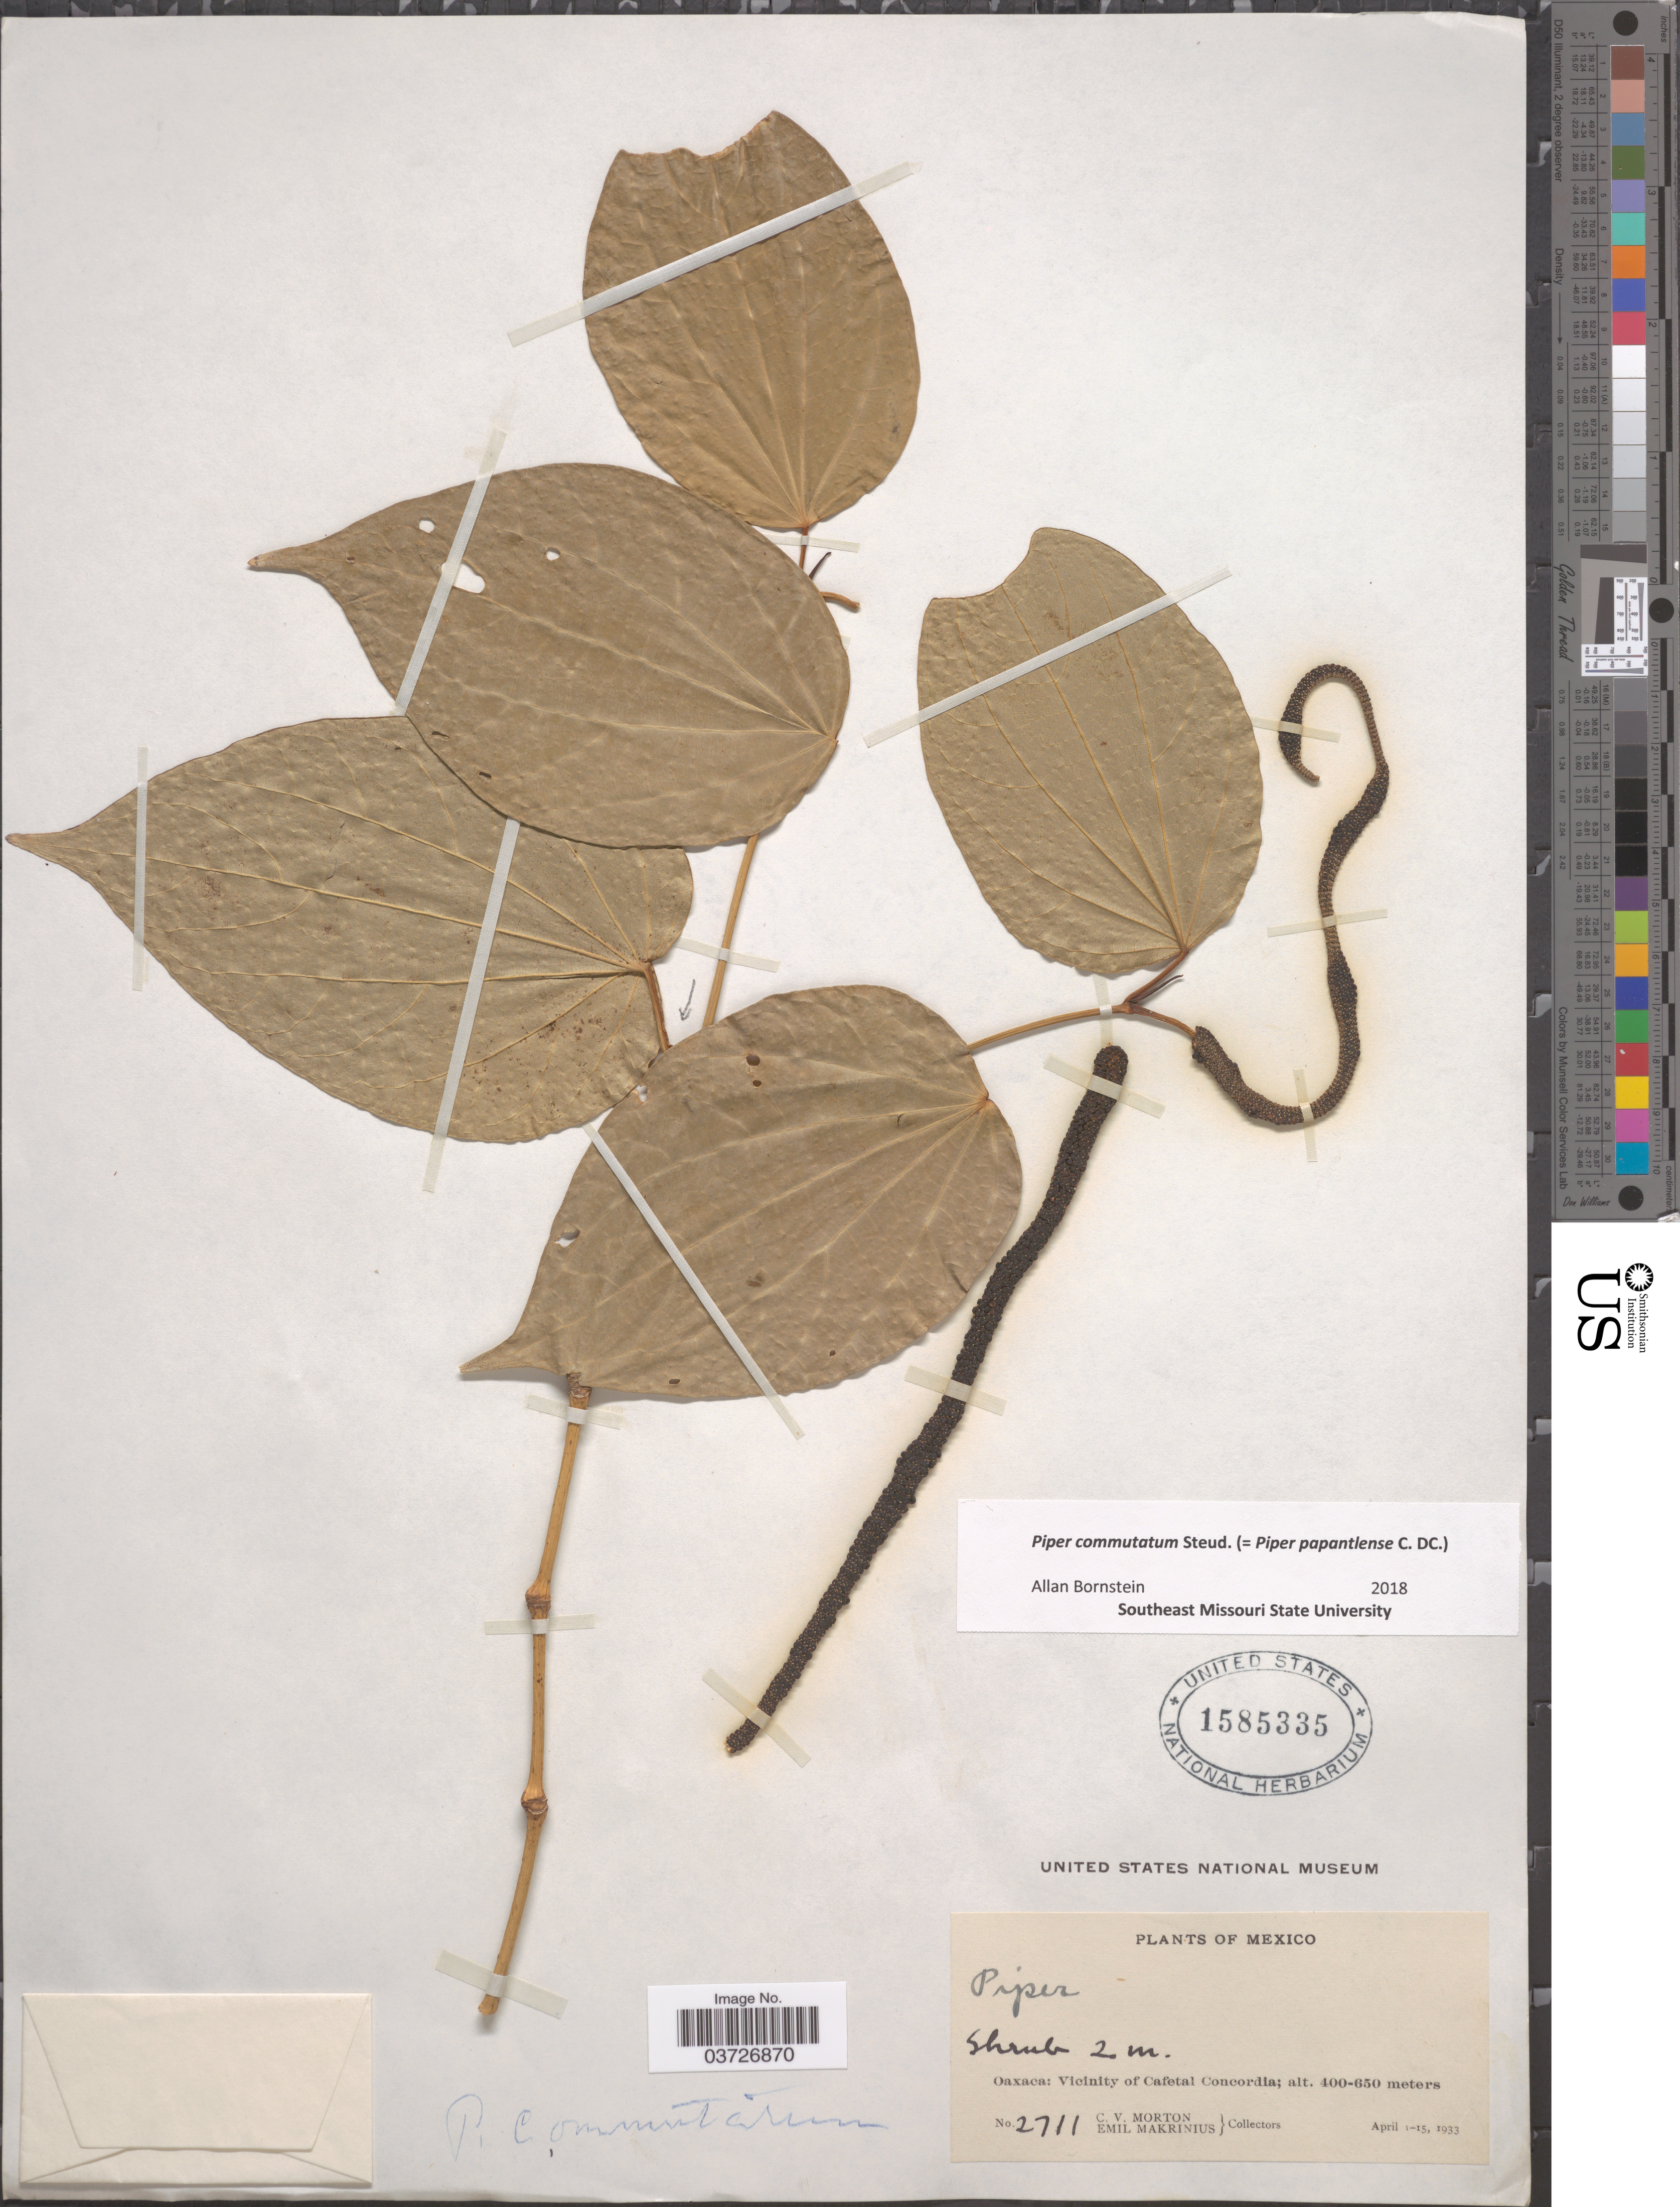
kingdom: Plantae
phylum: Tracheophyta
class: Magnoliopsida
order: Piperales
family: Piperaceae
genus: Piper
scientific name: Piper commutatum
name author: Steud.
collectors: C. V. Morton & E. Makrinius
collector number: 2711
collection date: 1933-04-01/1933-04-15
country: Mexico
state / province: Oaxaca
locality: Vicinity of Cafetal Corcordia.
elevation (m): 400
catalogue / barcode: US 1585335